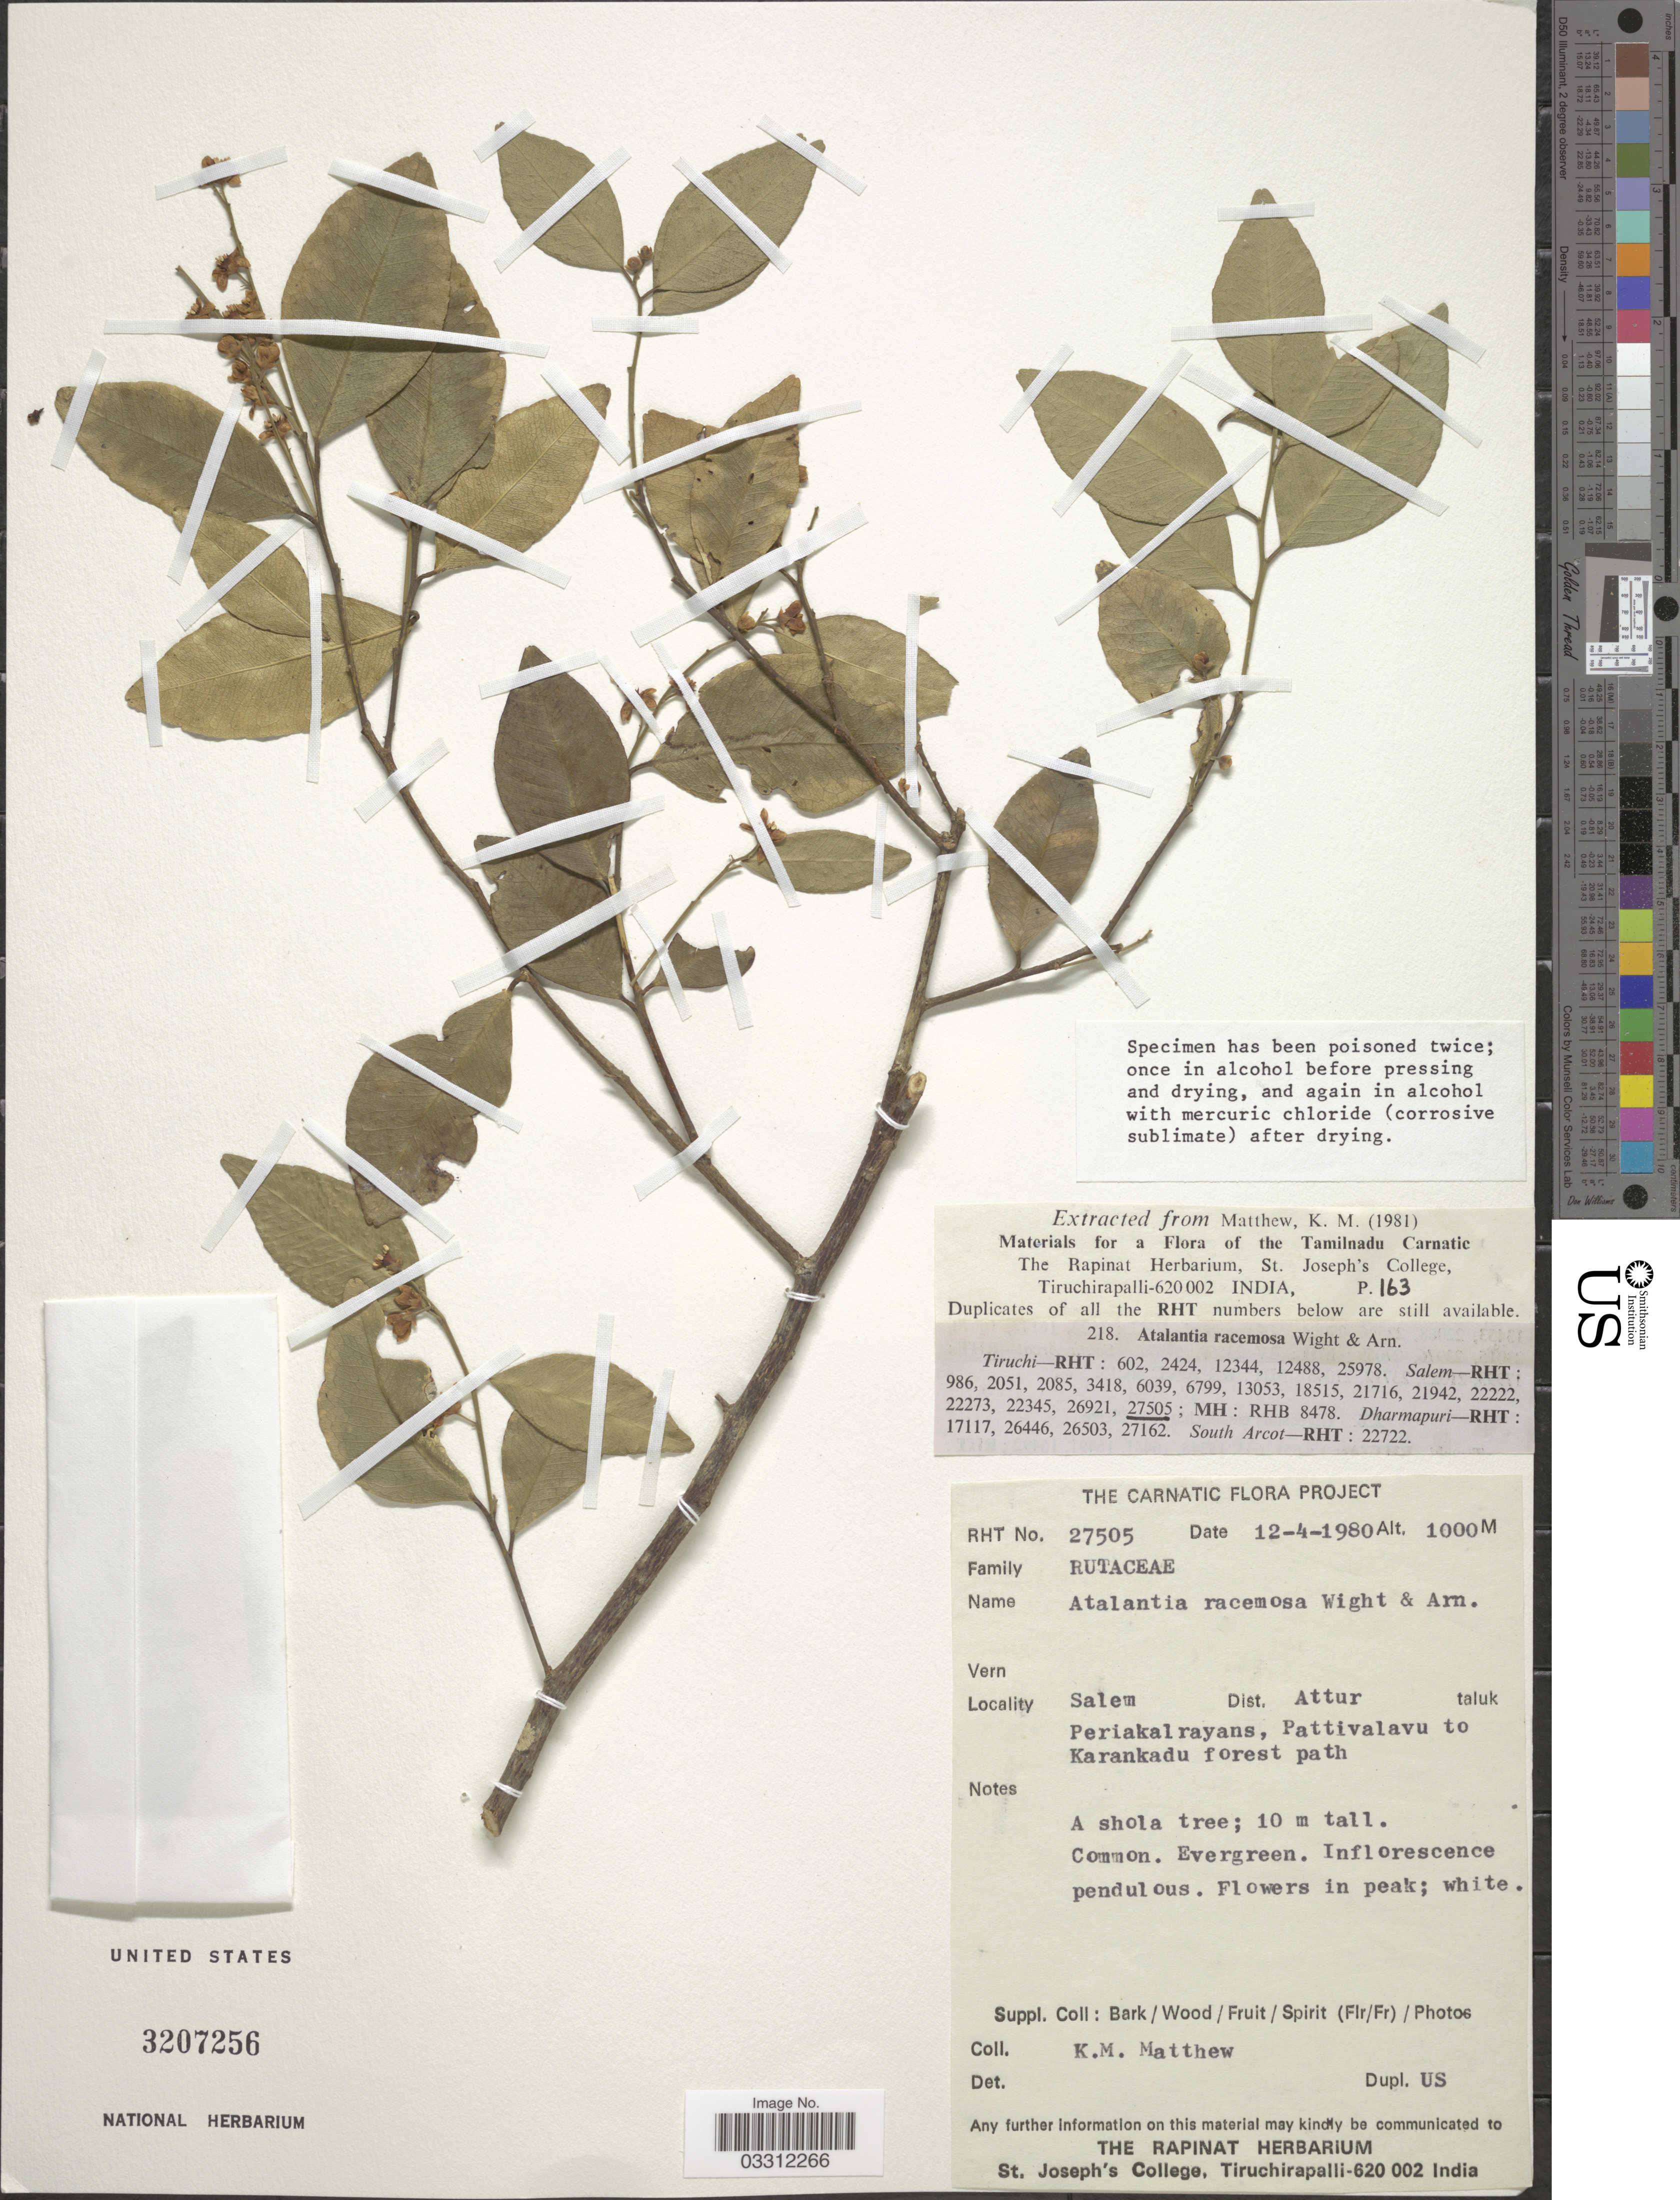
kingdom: Plantae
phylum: Tracheophyta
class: Magnoliopsida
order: Sapindales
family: Rutaceae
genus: Atalantia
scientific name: Atalantia racemosa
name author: Wight ex Hook.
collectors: K. M. Matthew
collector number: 27505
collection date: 1980-04-12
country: India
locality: Salem Dist. Attur taluk, Periakal rayans, Pattivalavu to Karankadu forest path.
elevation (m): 1000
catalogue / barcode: US 3207256